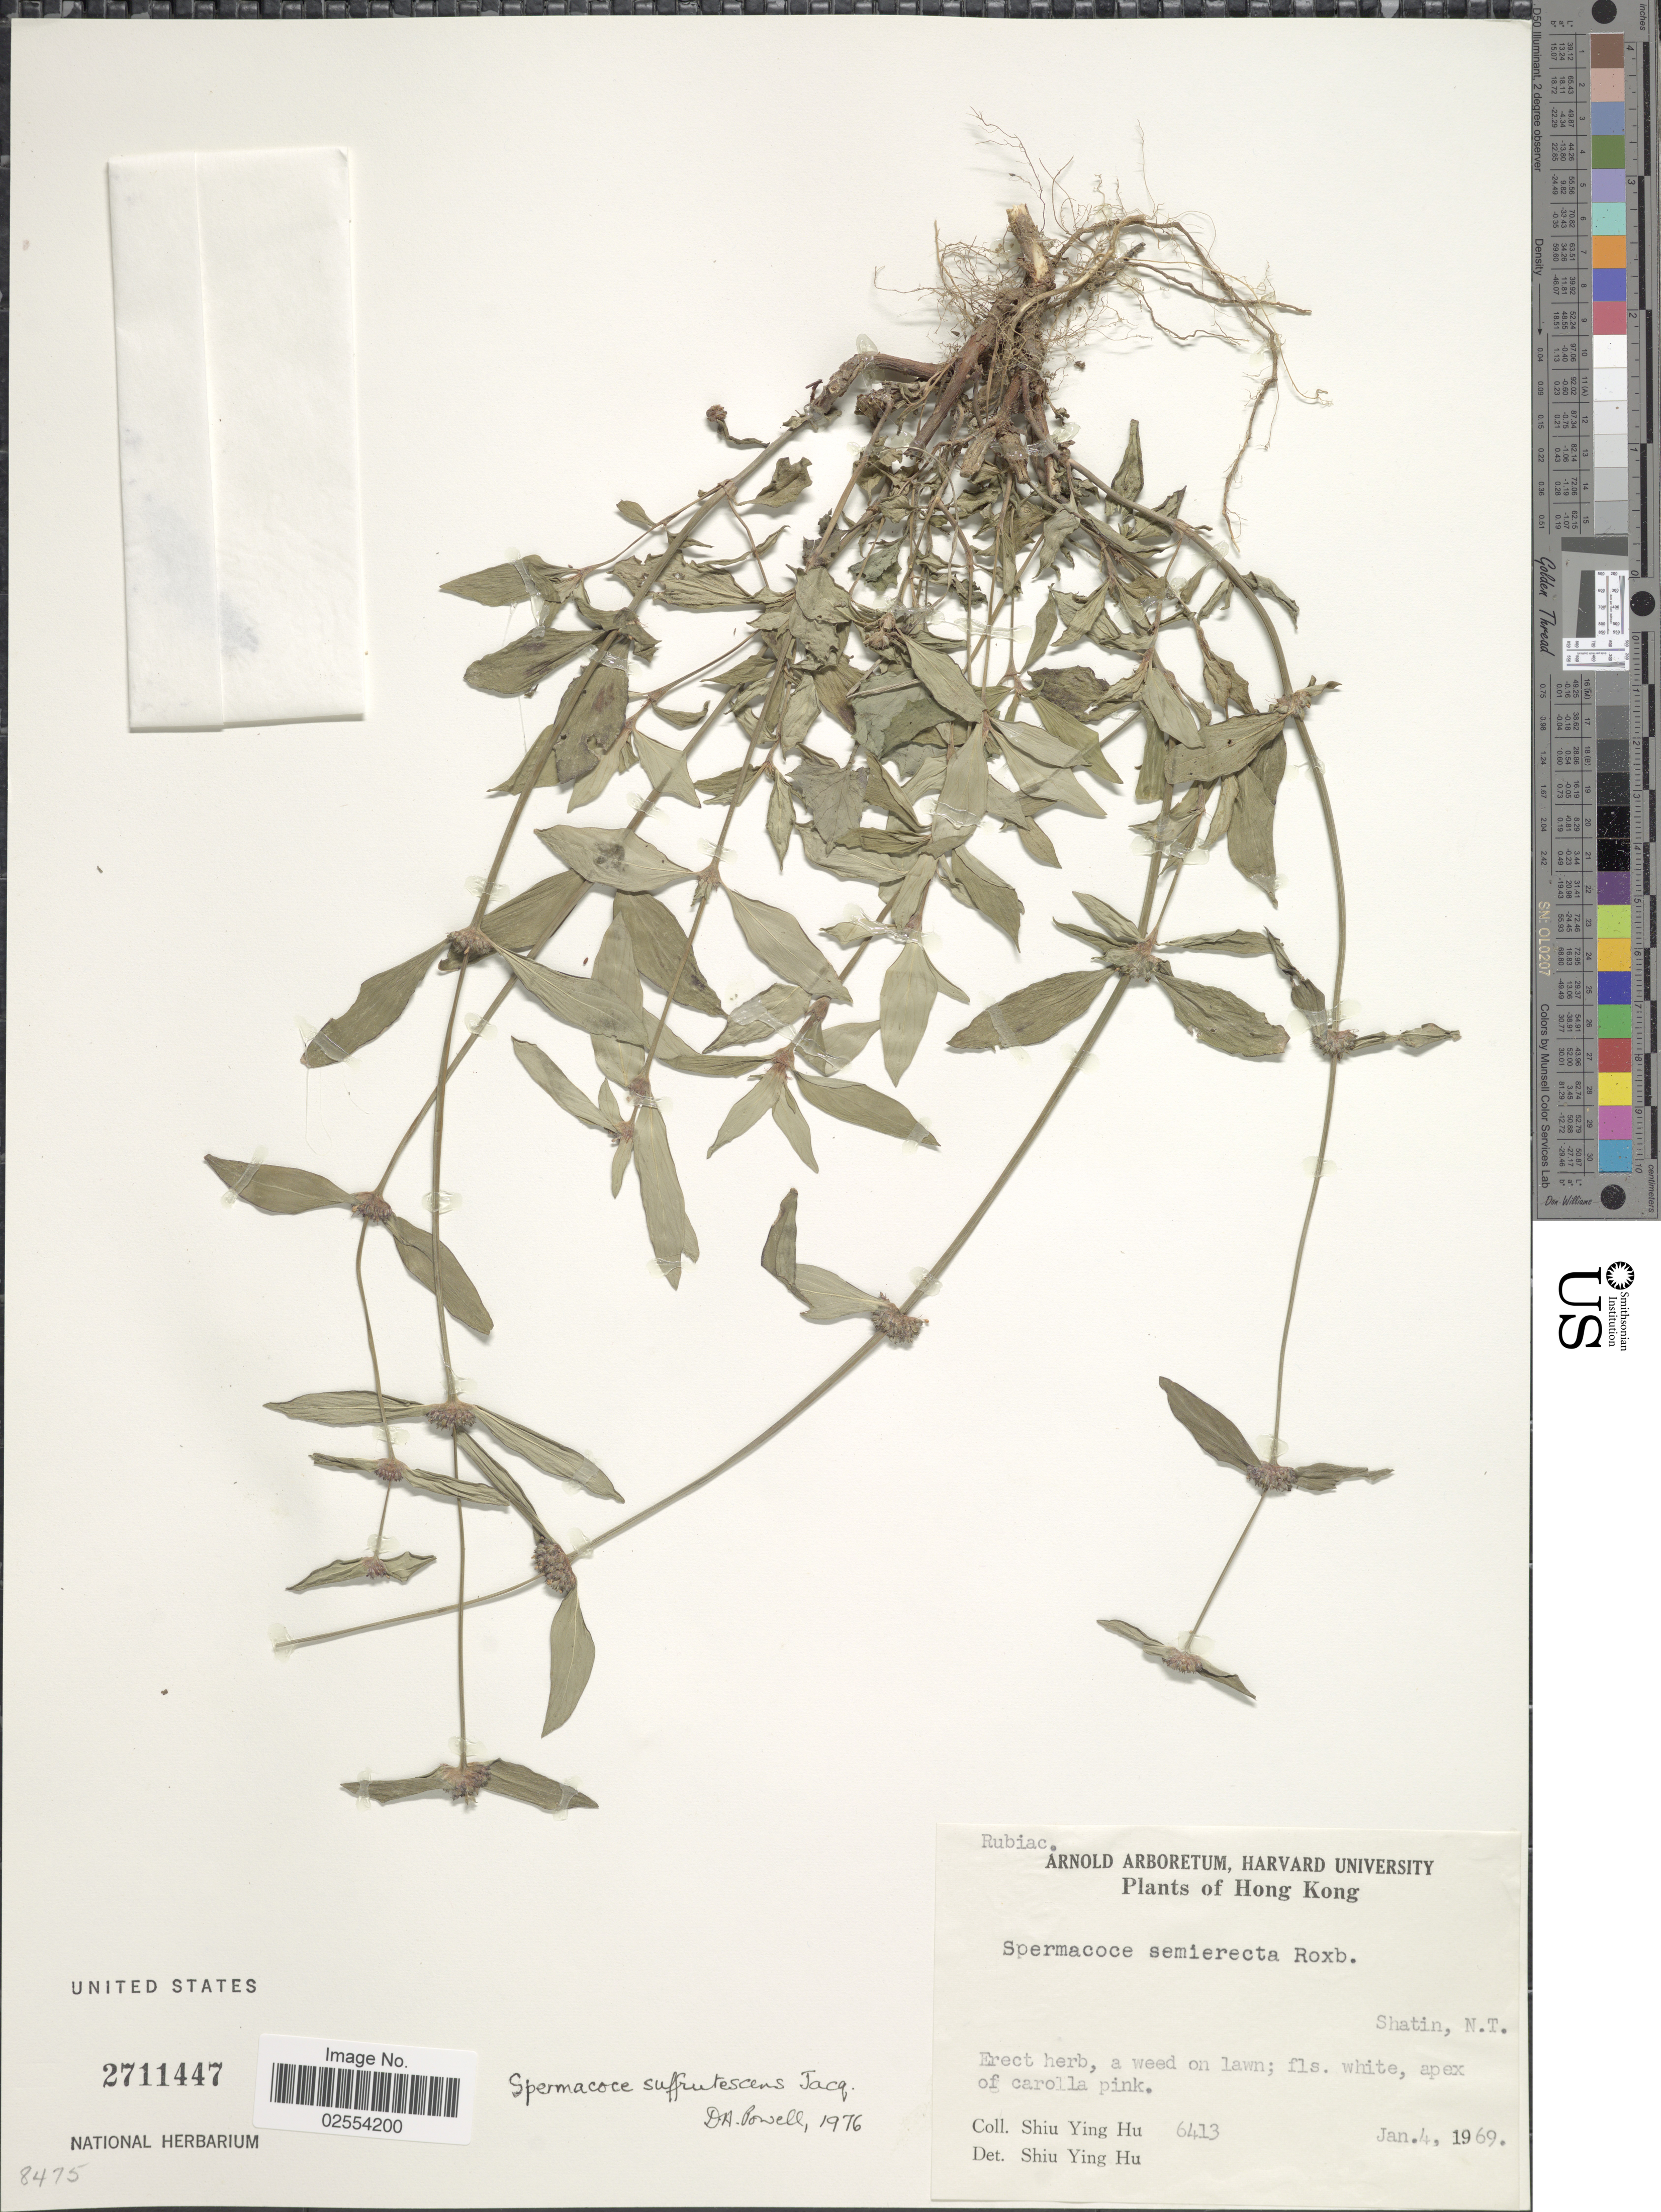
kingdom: Plantae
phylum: Tracheophyta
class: Magnoliopsida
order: Gentianales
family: Rubiaceae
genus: Spermacoce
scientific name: Spermacoce assurgens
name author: Ruiz & Pav.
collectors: S. Y. Hu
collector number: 6413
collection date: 1969-01-04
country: China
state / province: Hong Kong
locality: Shatin, N. T.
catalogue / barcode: US 2711447